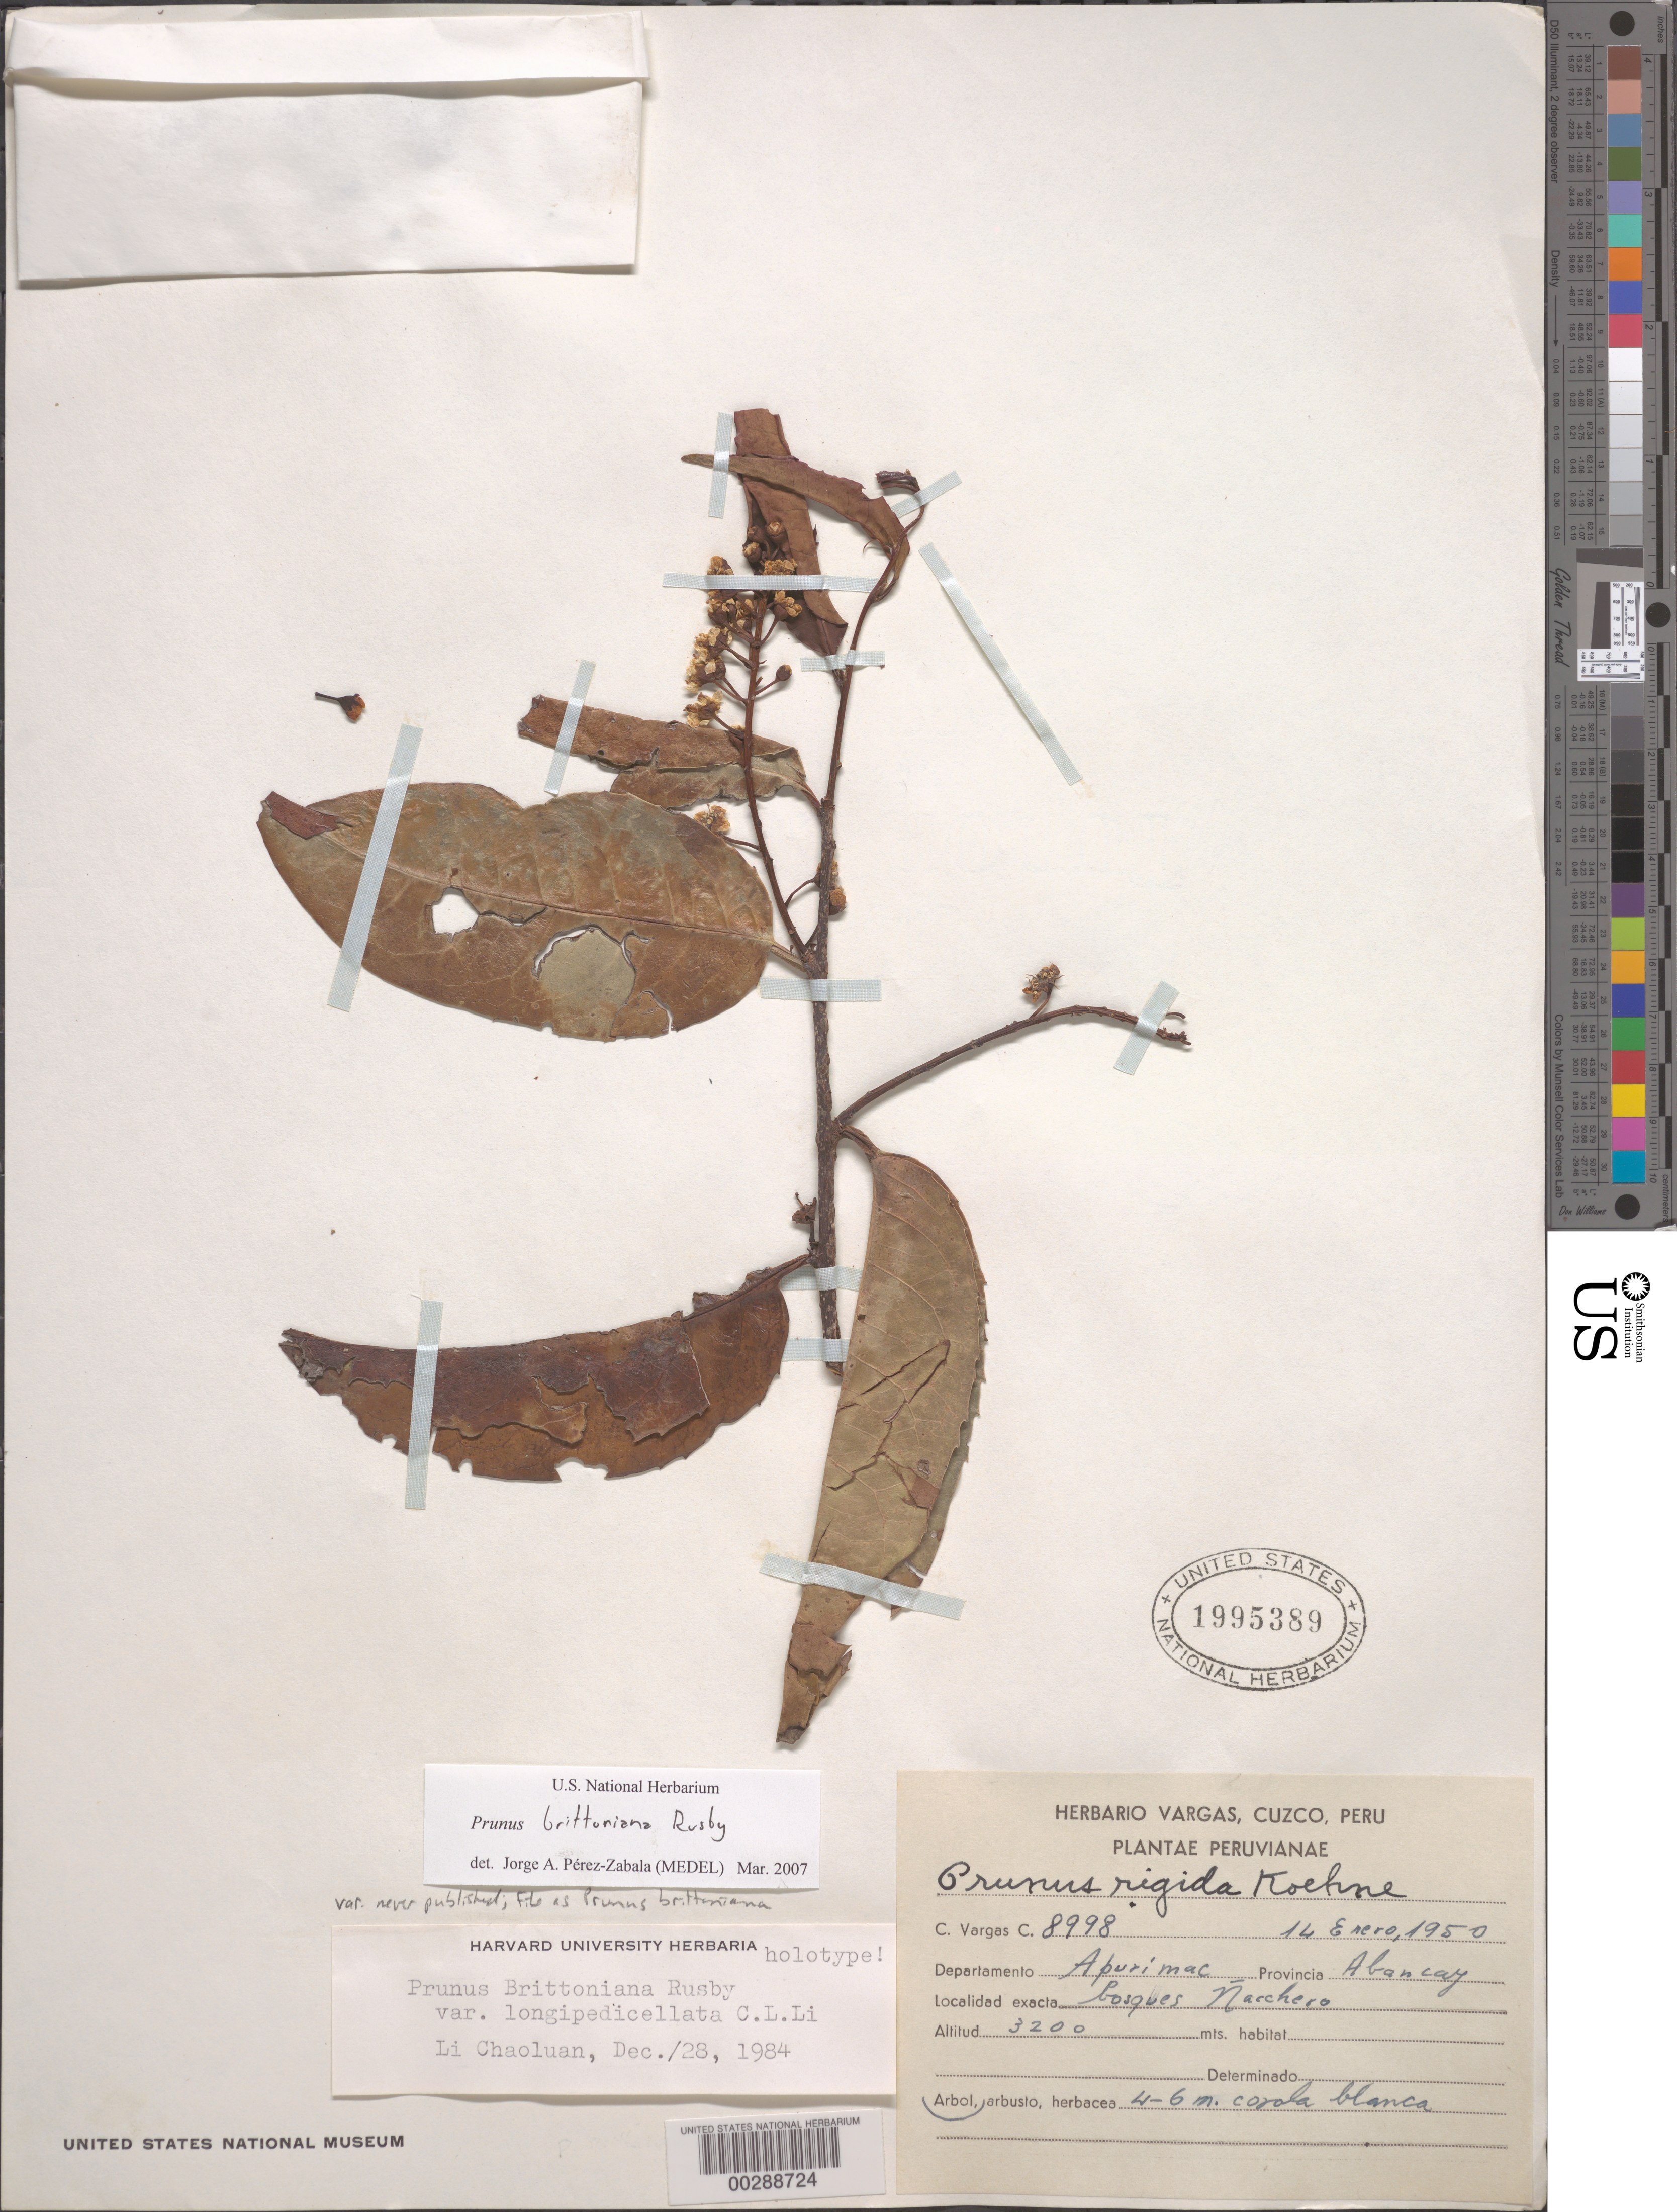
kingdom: Plantae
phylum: Tracheophyta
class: Magnoliopsida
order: Rosales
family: Rosaceae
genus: Prunus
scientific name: Prunus brittoniana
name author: Rusby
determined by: Li, C. L.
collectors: C. Vargas Calderón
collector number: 8998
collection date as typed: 14 Jan 1950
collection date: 1950-01-14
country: Peru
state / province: Apurímac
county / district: Abancay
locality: Narchero Forests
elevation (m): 690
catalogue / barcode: US 1995389